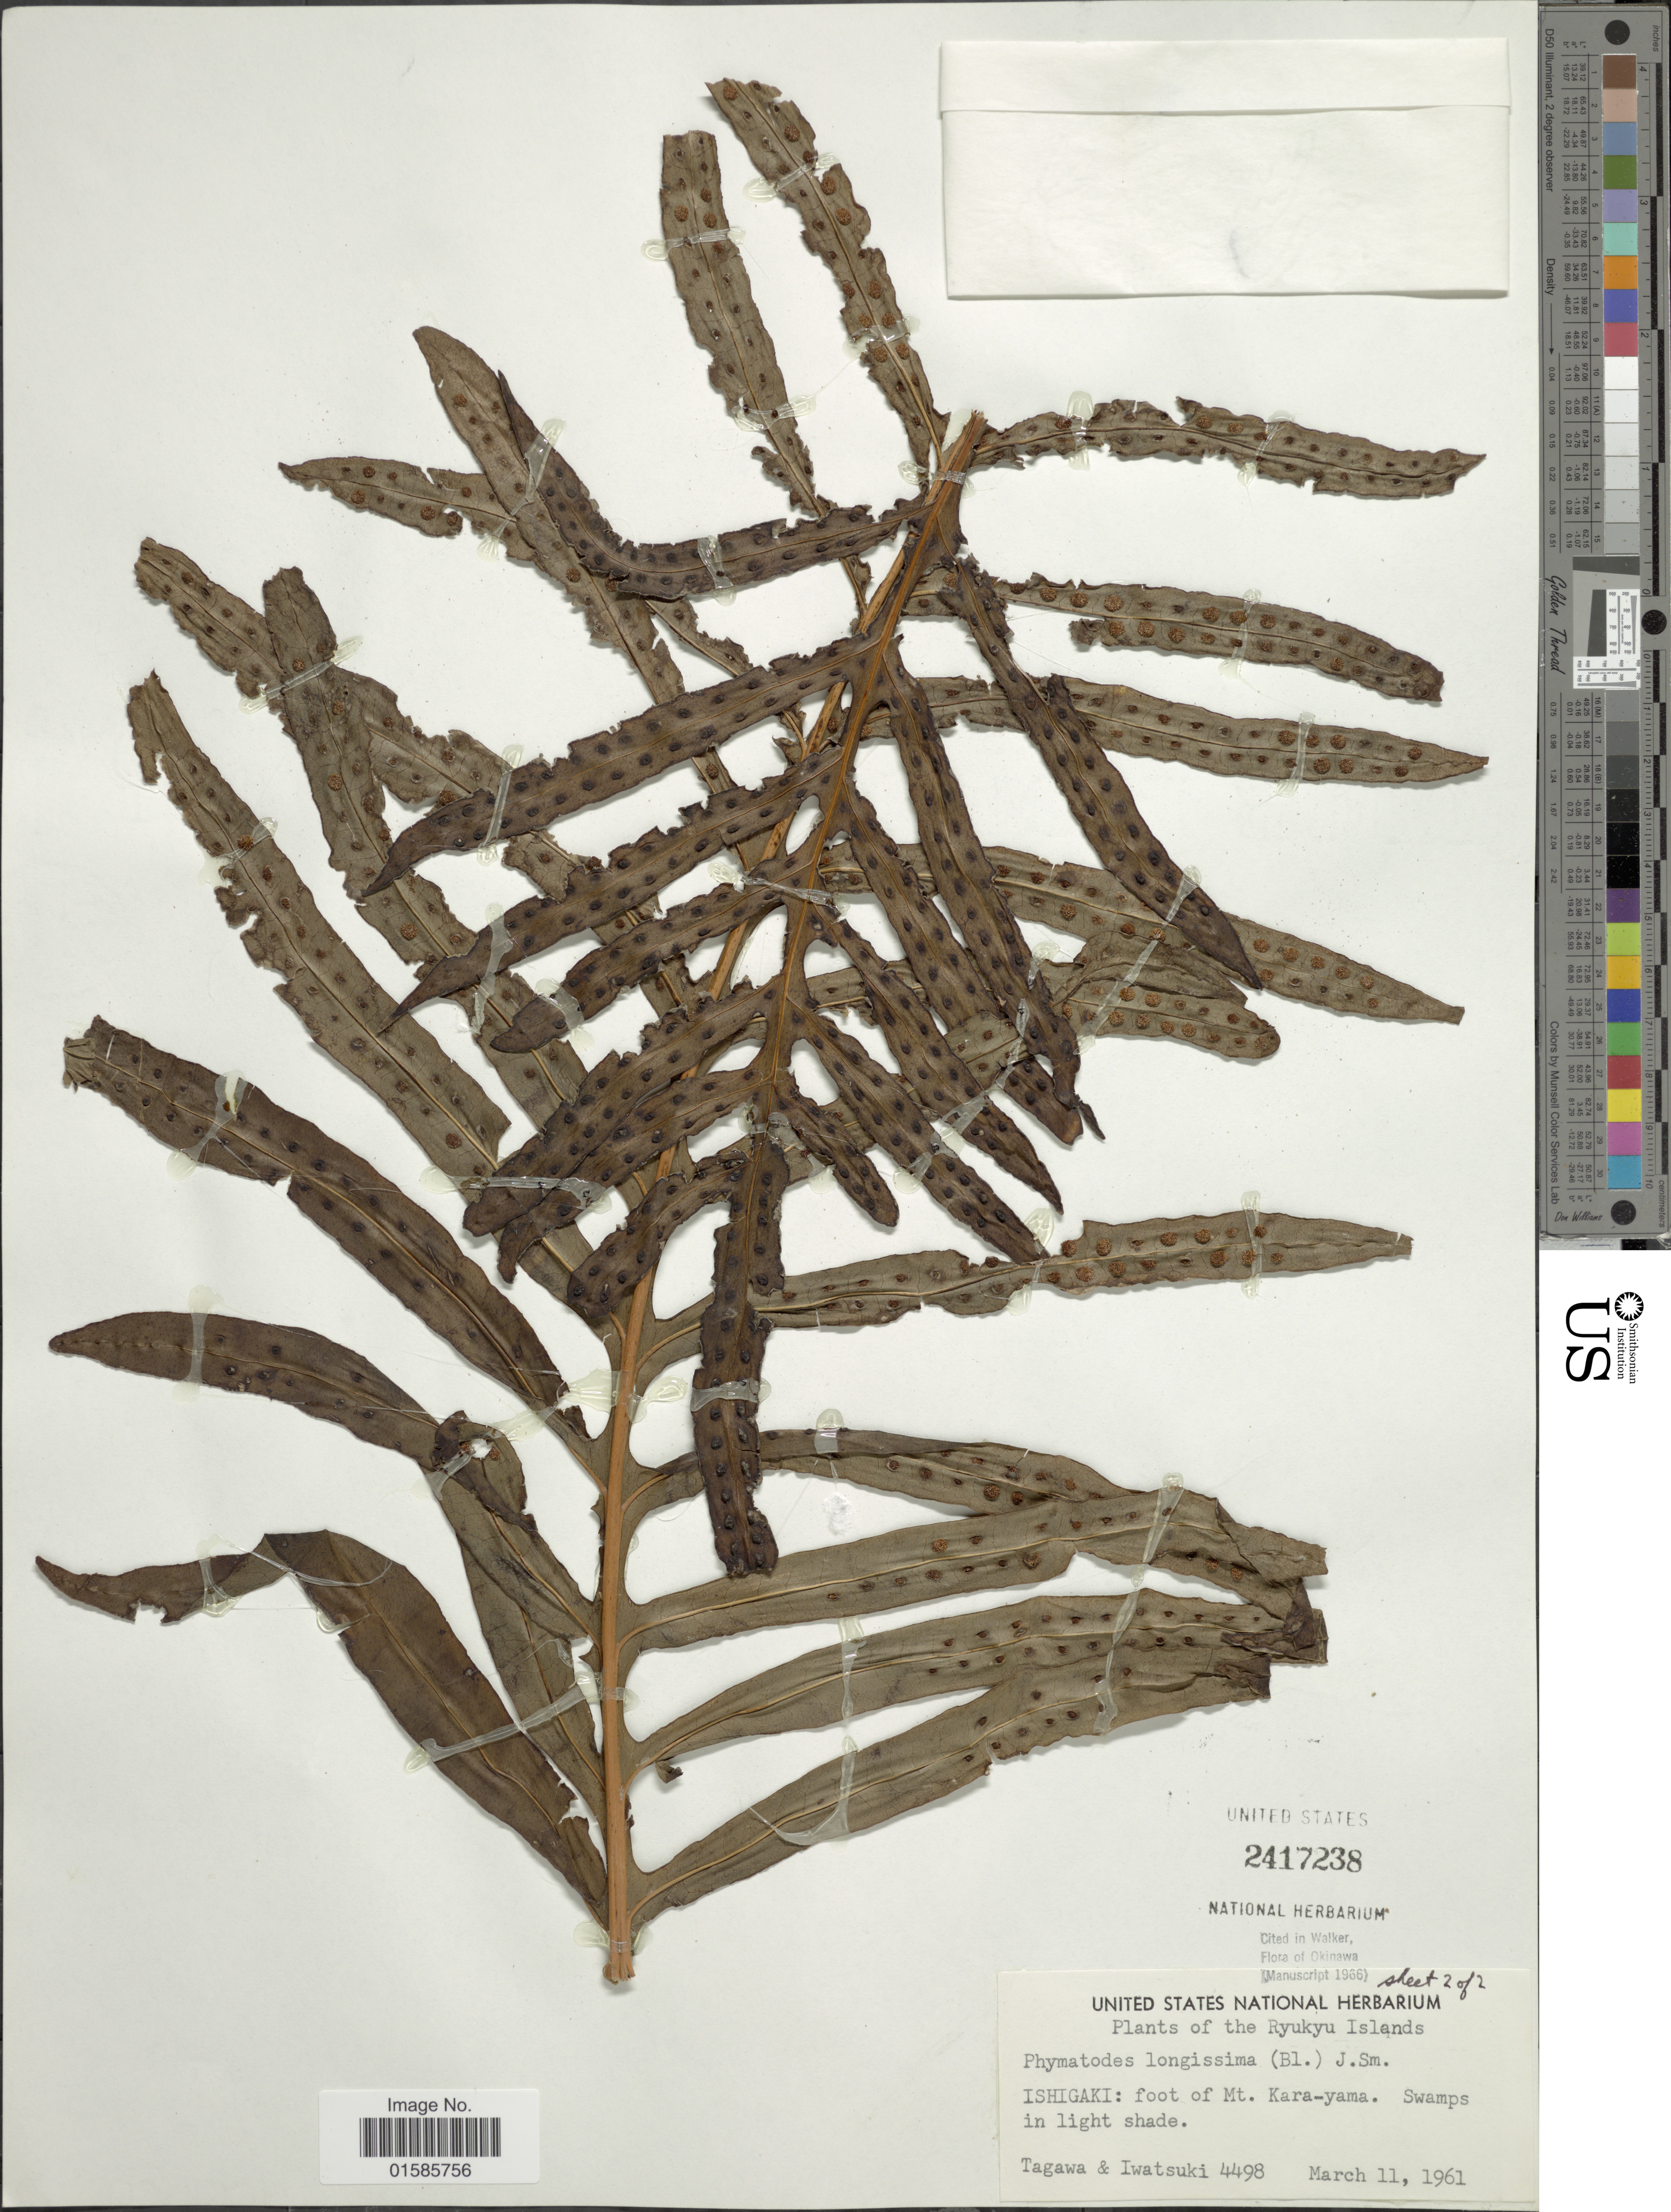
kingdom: Plantae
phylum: Tracheophyta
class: Polypodiopsida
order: Polypodiales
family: Polypodiaceae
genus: Microsorum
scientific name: Microsorum longissimum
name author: Fée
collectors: Tagawa & Iwatsuki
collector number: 4498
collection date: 1961-03-11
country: Japan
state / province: Okinawa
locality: Ryukyu Isl, Ishigaki: foot of Mt Kara-yama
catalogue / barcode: US 2417238